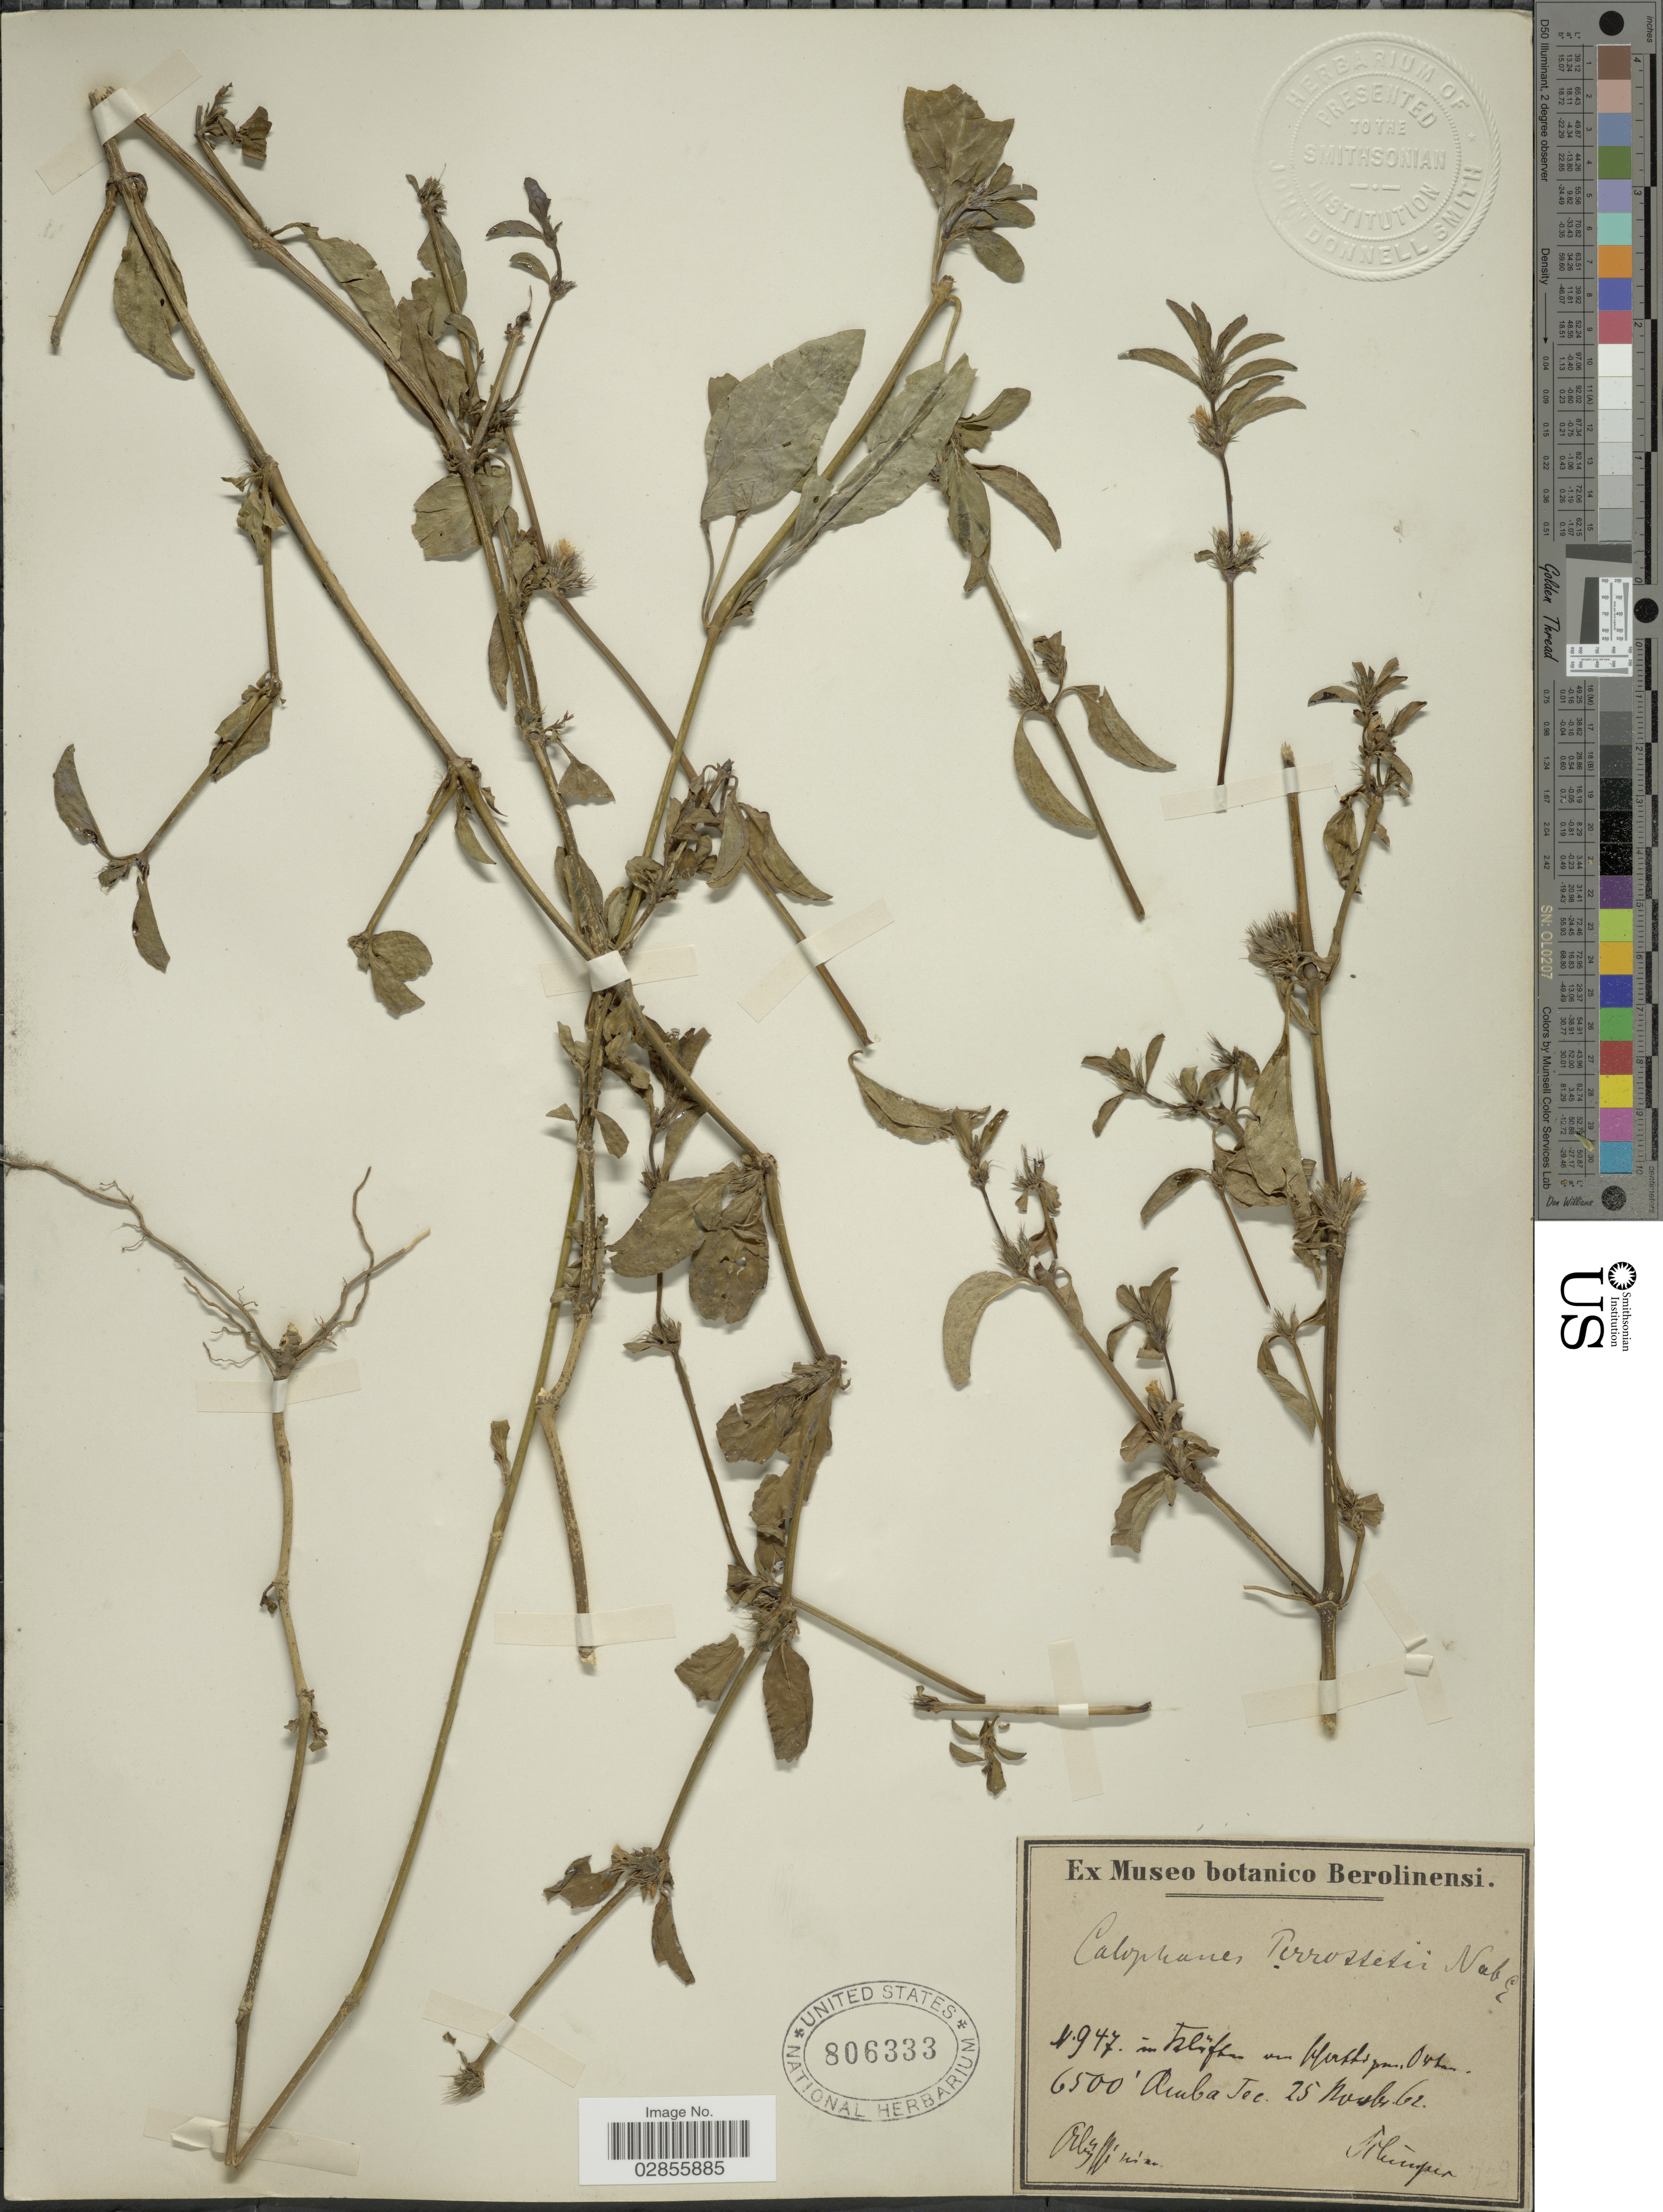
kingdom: Plantae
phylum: Tracheophyta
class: Magnoliopsida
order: Lamiales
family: Acanthaceae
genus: Dyschoriste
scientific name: Dyschoriste nagchana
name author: (Nees) Bennet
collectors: -. Schimper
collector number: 947*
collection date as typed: Transcribed d/m/y: 25/11/62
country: Ethiopia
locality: Acuba. Abyssinien.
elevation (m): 1981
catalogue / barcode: US 806333